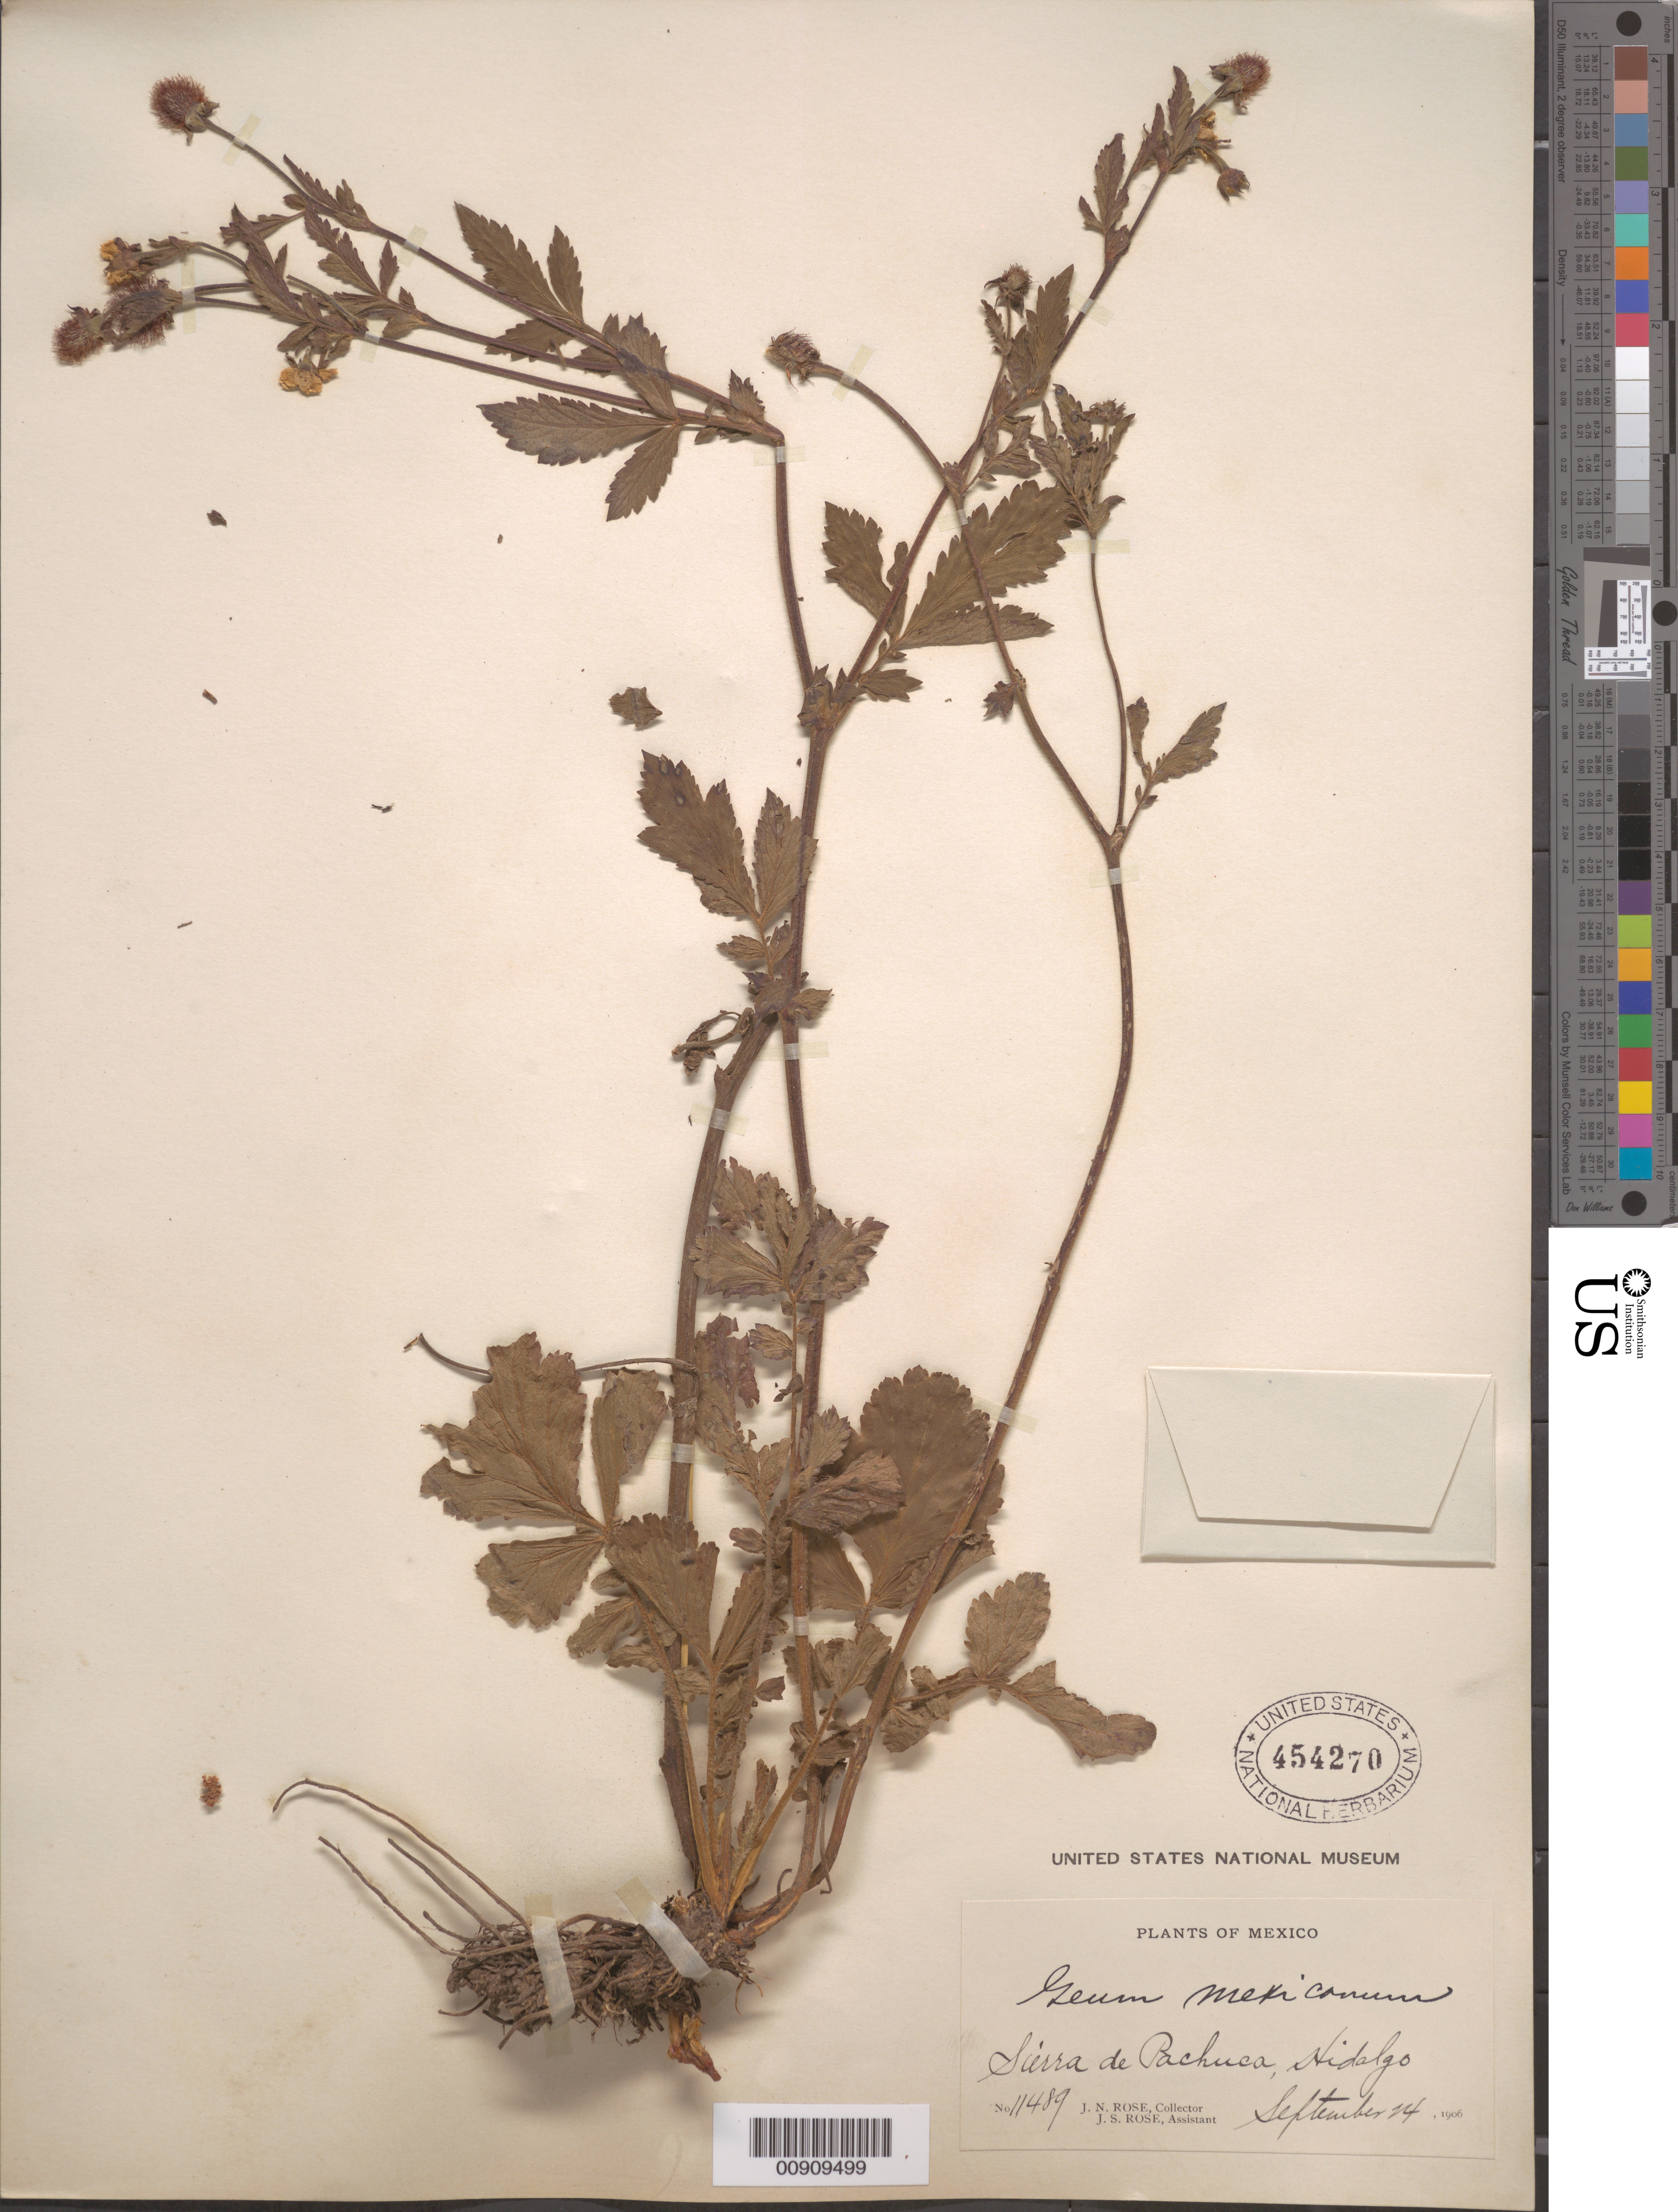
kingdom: Plantae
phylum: Tracheophyta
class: Magnoliopsida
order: Rosales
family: Rosaceae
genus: Geum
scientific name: Geum mexicanum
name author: Rydb.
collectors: J. N. Rose & J. S. Rose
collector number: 11489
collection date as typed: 24 Sep 1906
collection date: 1906-09-24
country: Mexico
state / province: Hidalgo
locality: Sierra de Pachuca, Hidalgo.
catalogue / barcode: US 454270